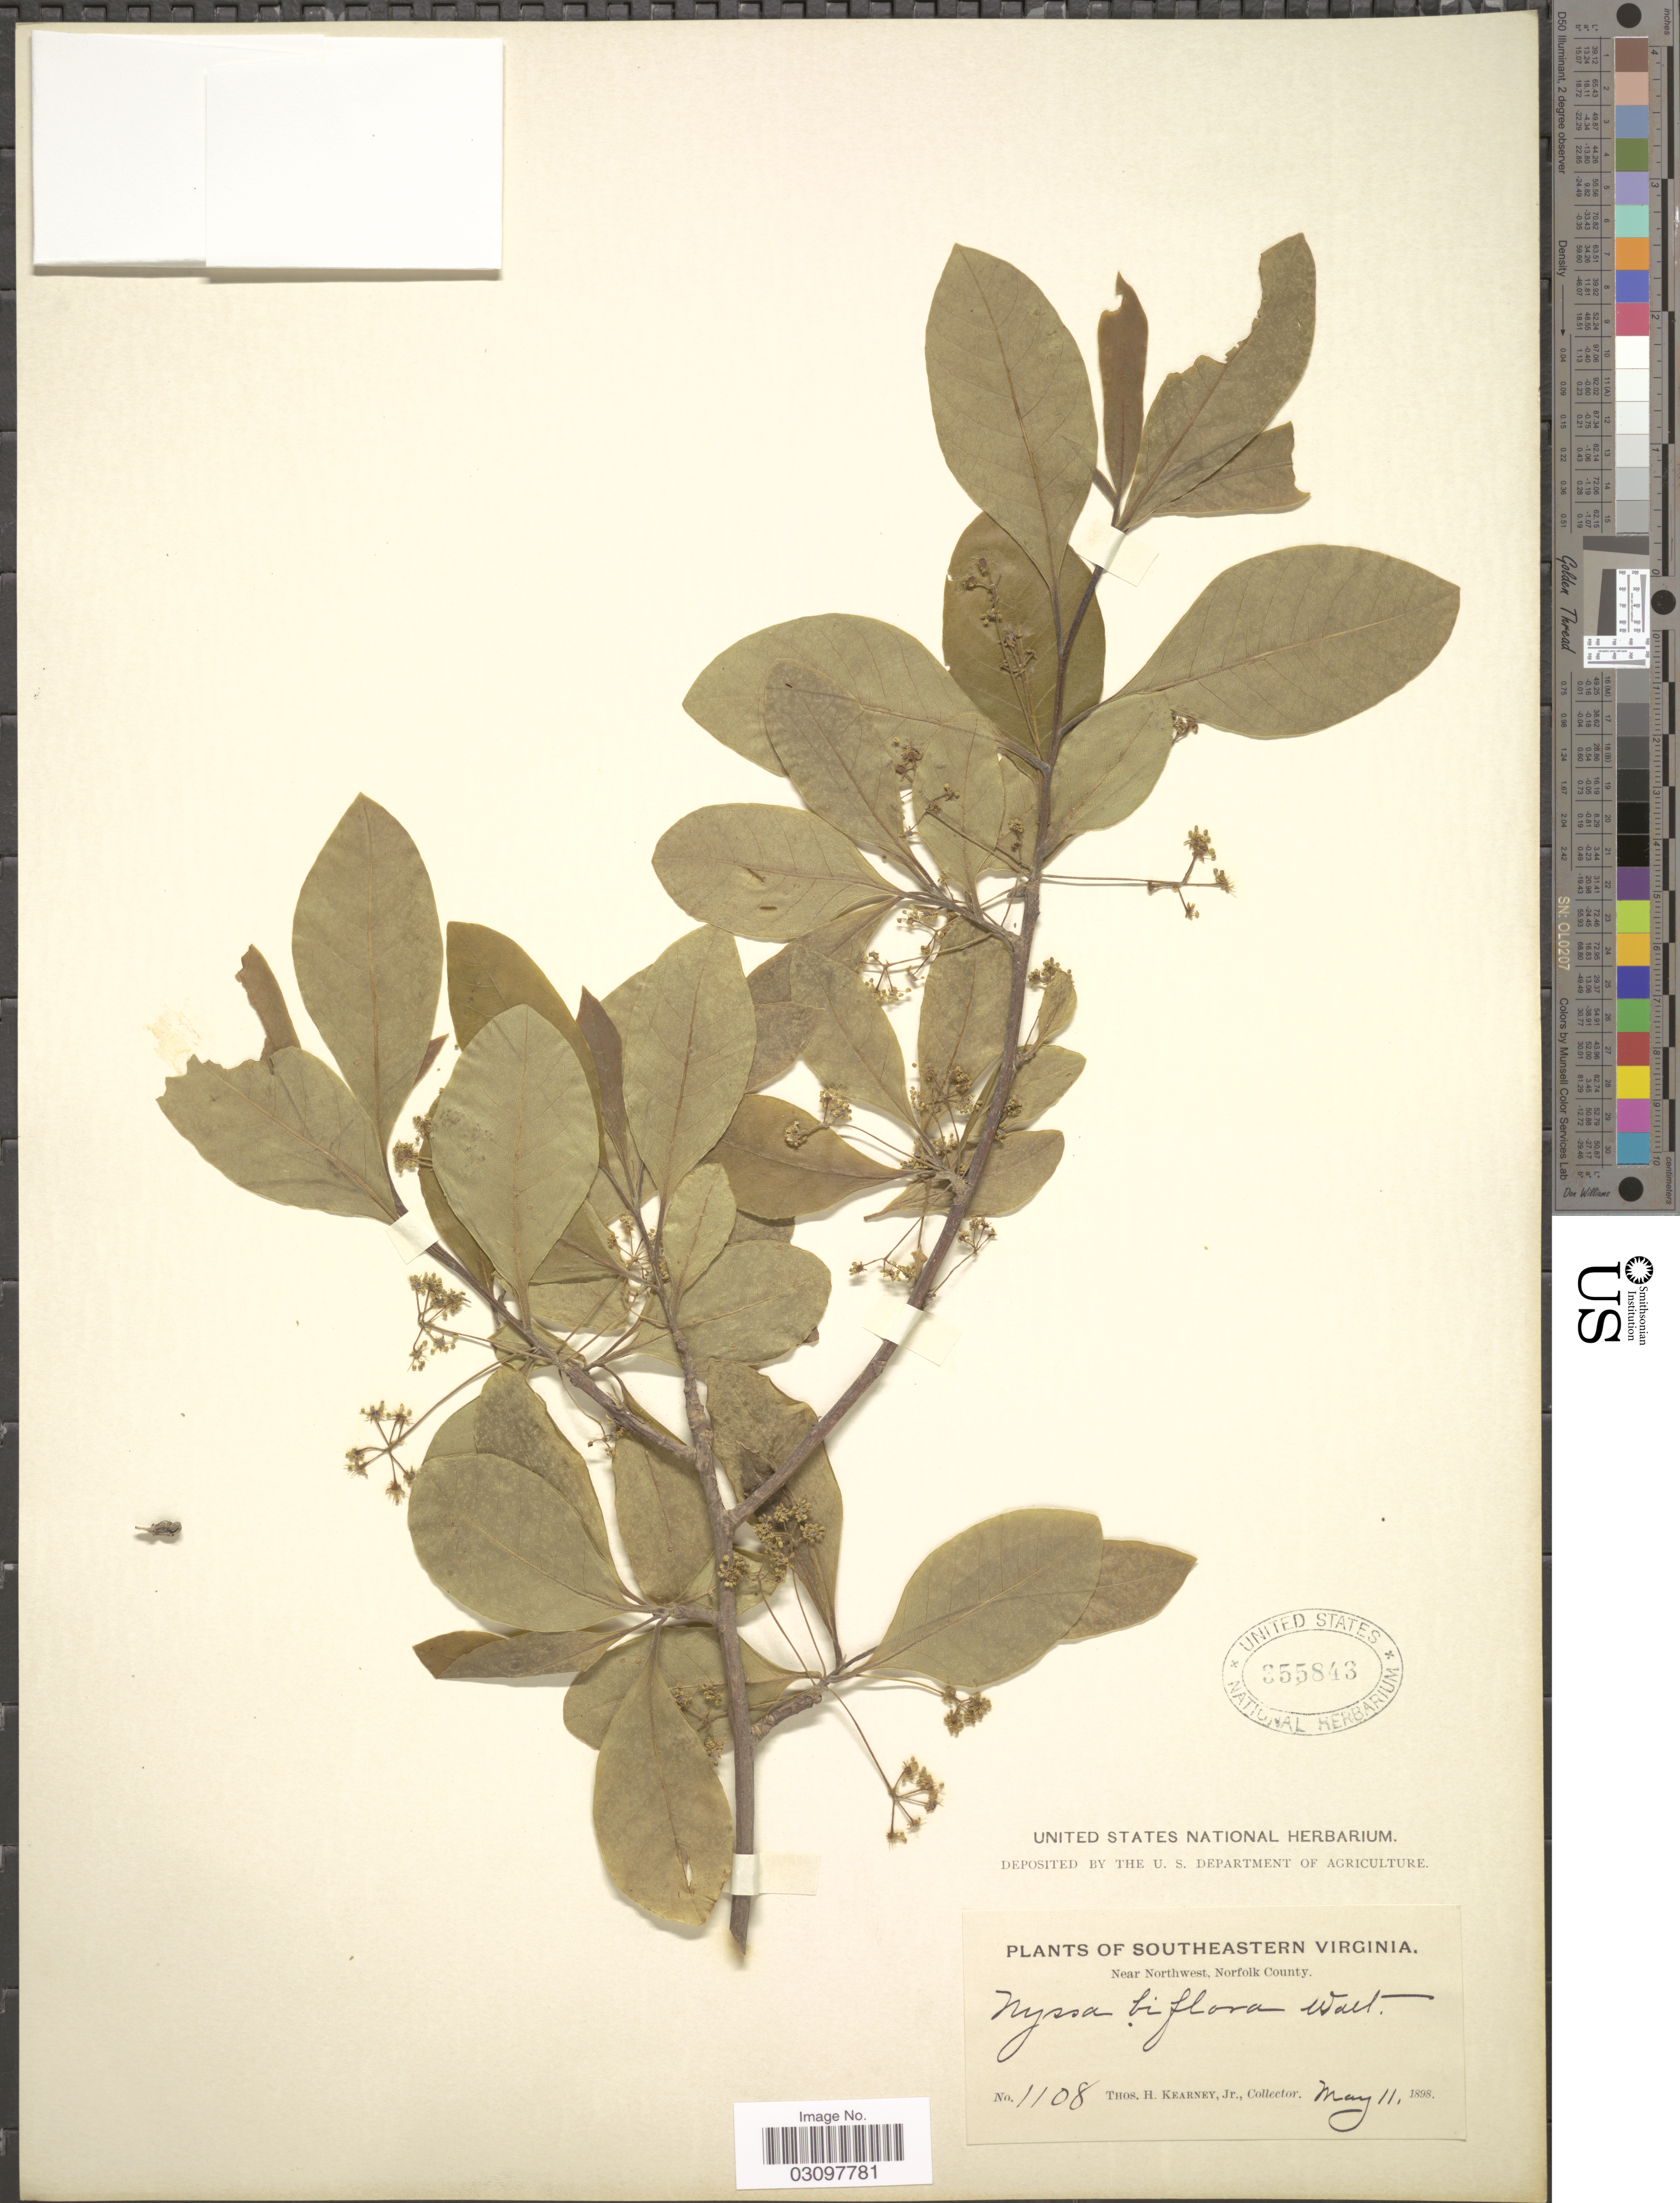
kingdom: Plantae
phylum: Tracheophyta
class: Magnoliopsida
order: Cornales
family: Nyssaceae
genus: Nyssa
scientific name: Nyssa biflora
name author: Walter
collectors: T. H. Kearney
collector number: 1108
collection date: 1898-05-11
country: United States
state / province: Virginia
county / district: City of Chesapeake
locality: Southeastern Virginia. Near Northwest, Norfolk County.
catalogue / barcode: US 355843